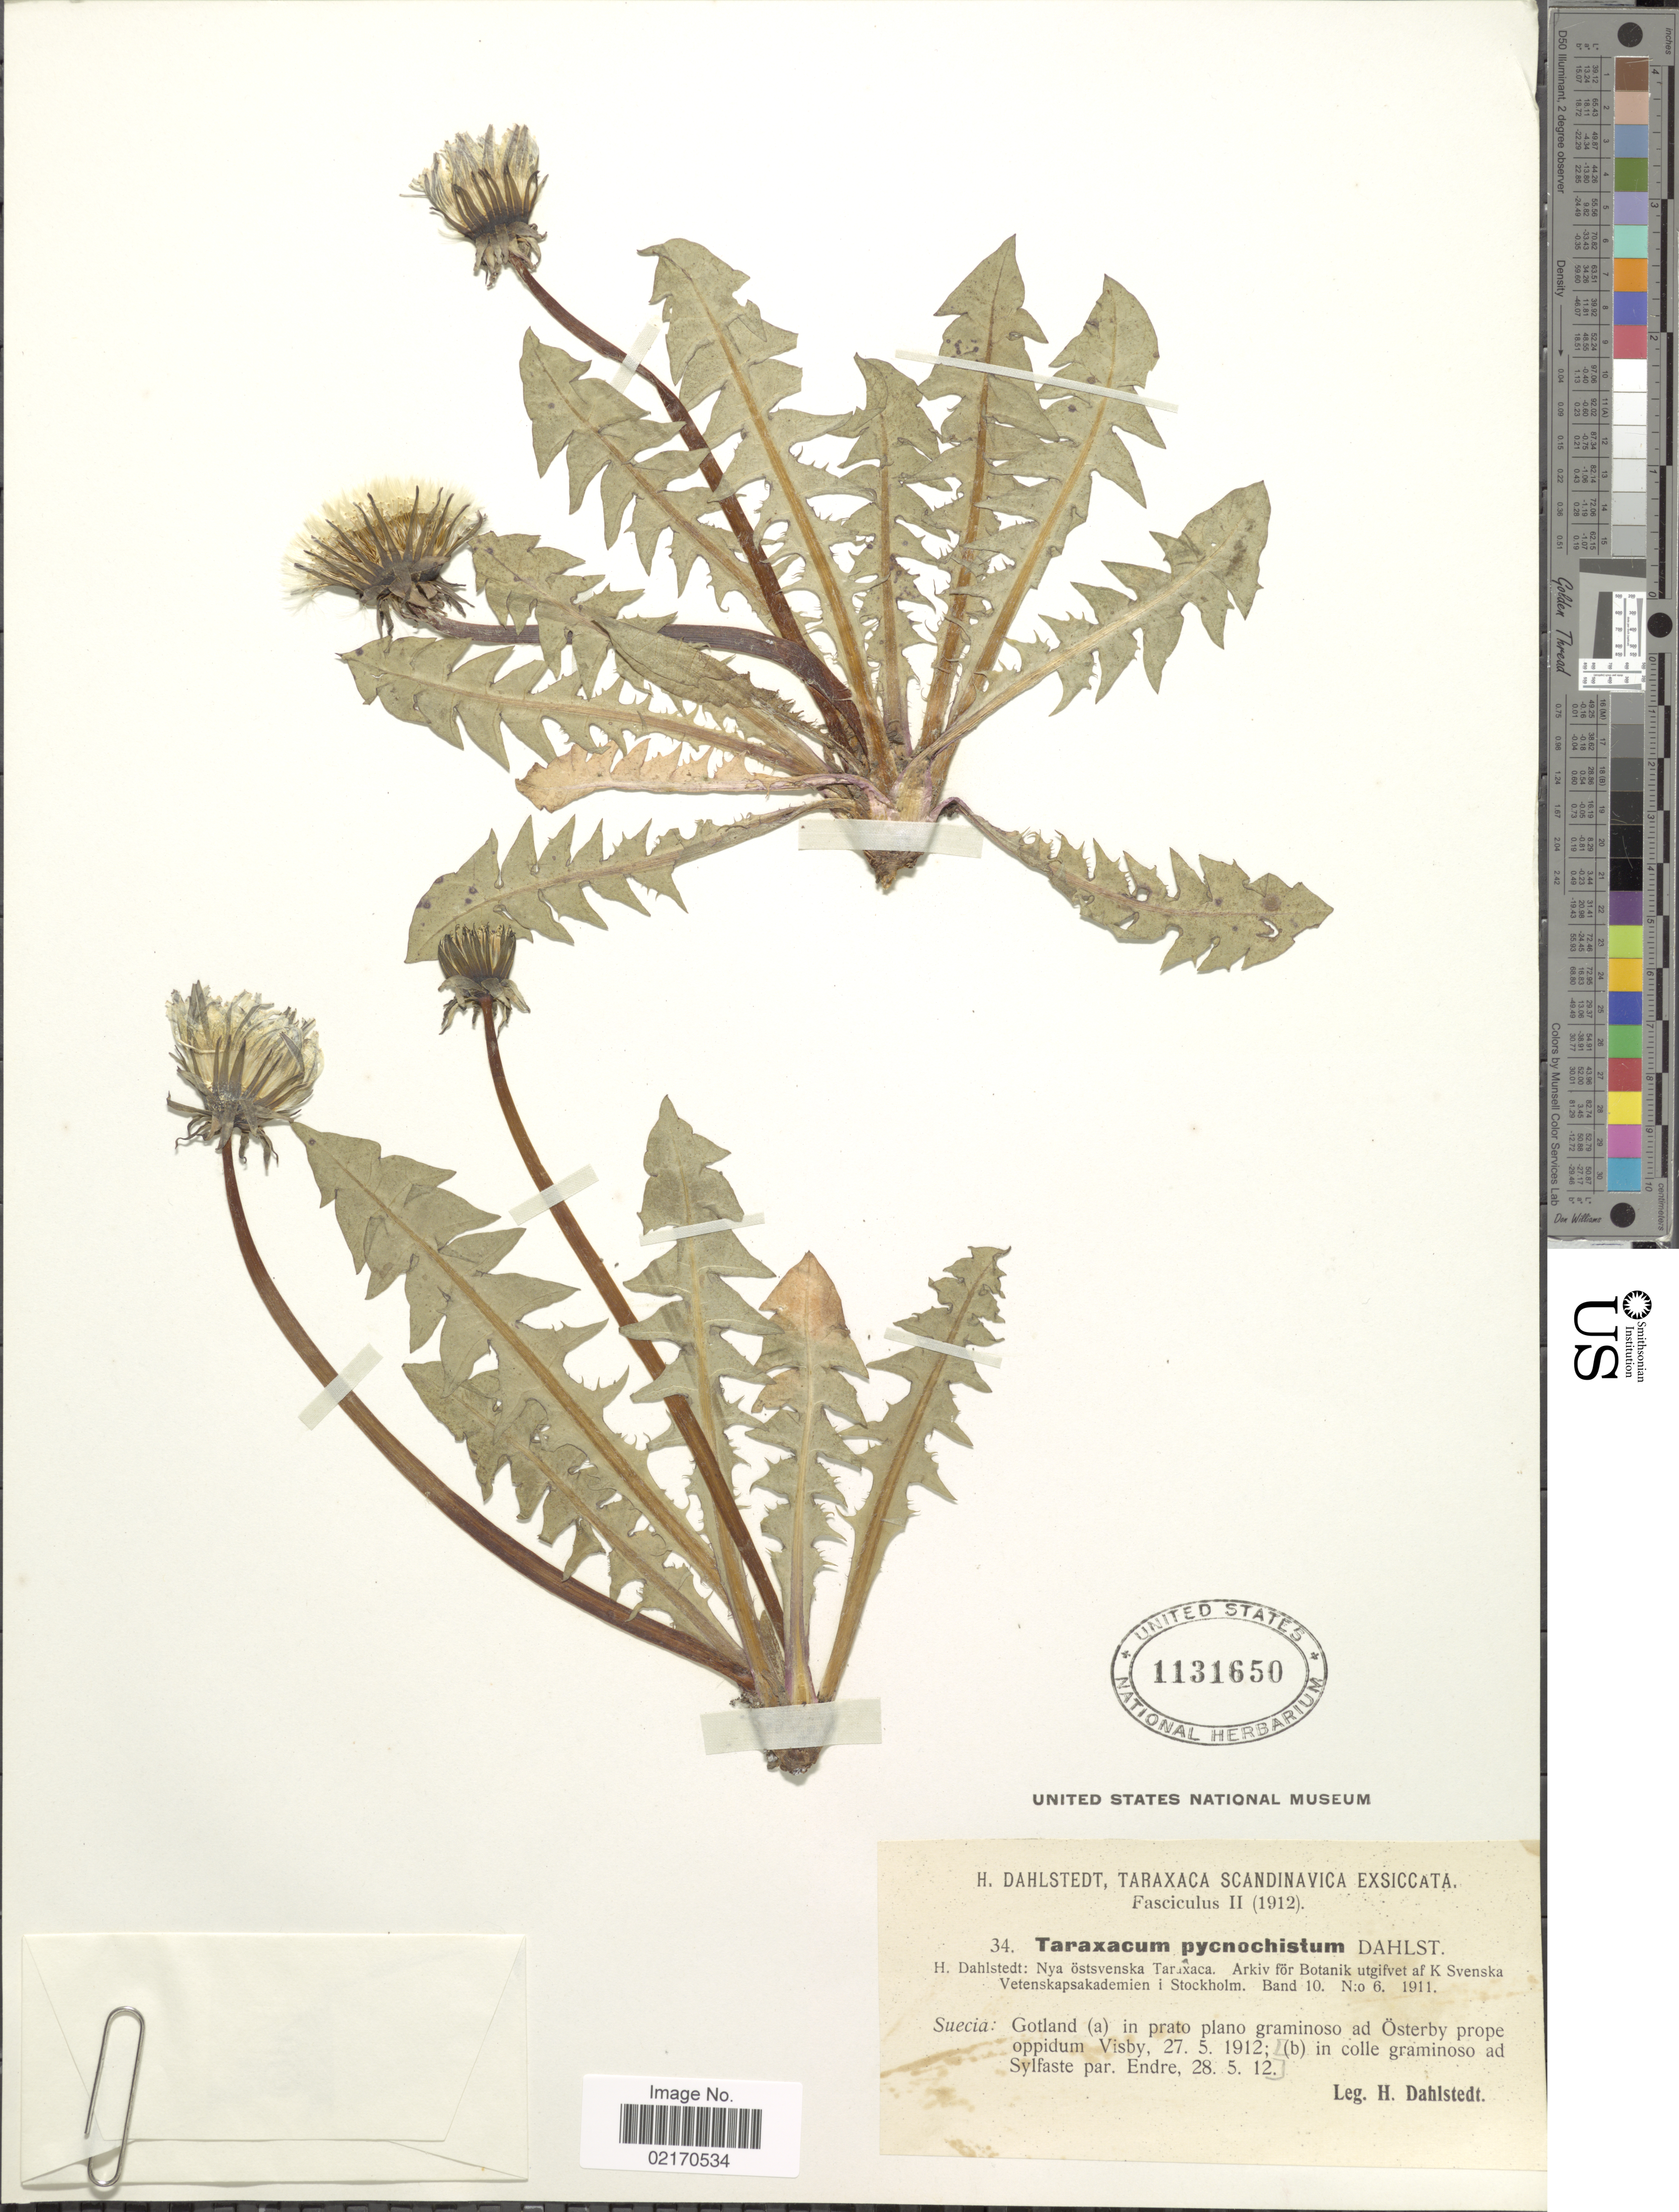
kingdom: Plantae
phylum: Tracheophyta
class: Magnoliopsida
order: Asterales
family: Asteraceae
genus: Taraxacum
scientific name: Taraxacum pycnoschistum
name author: Dahlst.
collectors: H. G. Dahlstedt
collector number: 34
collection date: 1912-05-27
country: Sweden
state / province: Gotland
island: Gotland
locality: Taraxaca Scandinavica, Gotland (a) in prato plano graminoso ad Österby prope oppidum Visby.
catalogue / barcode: US 1131650